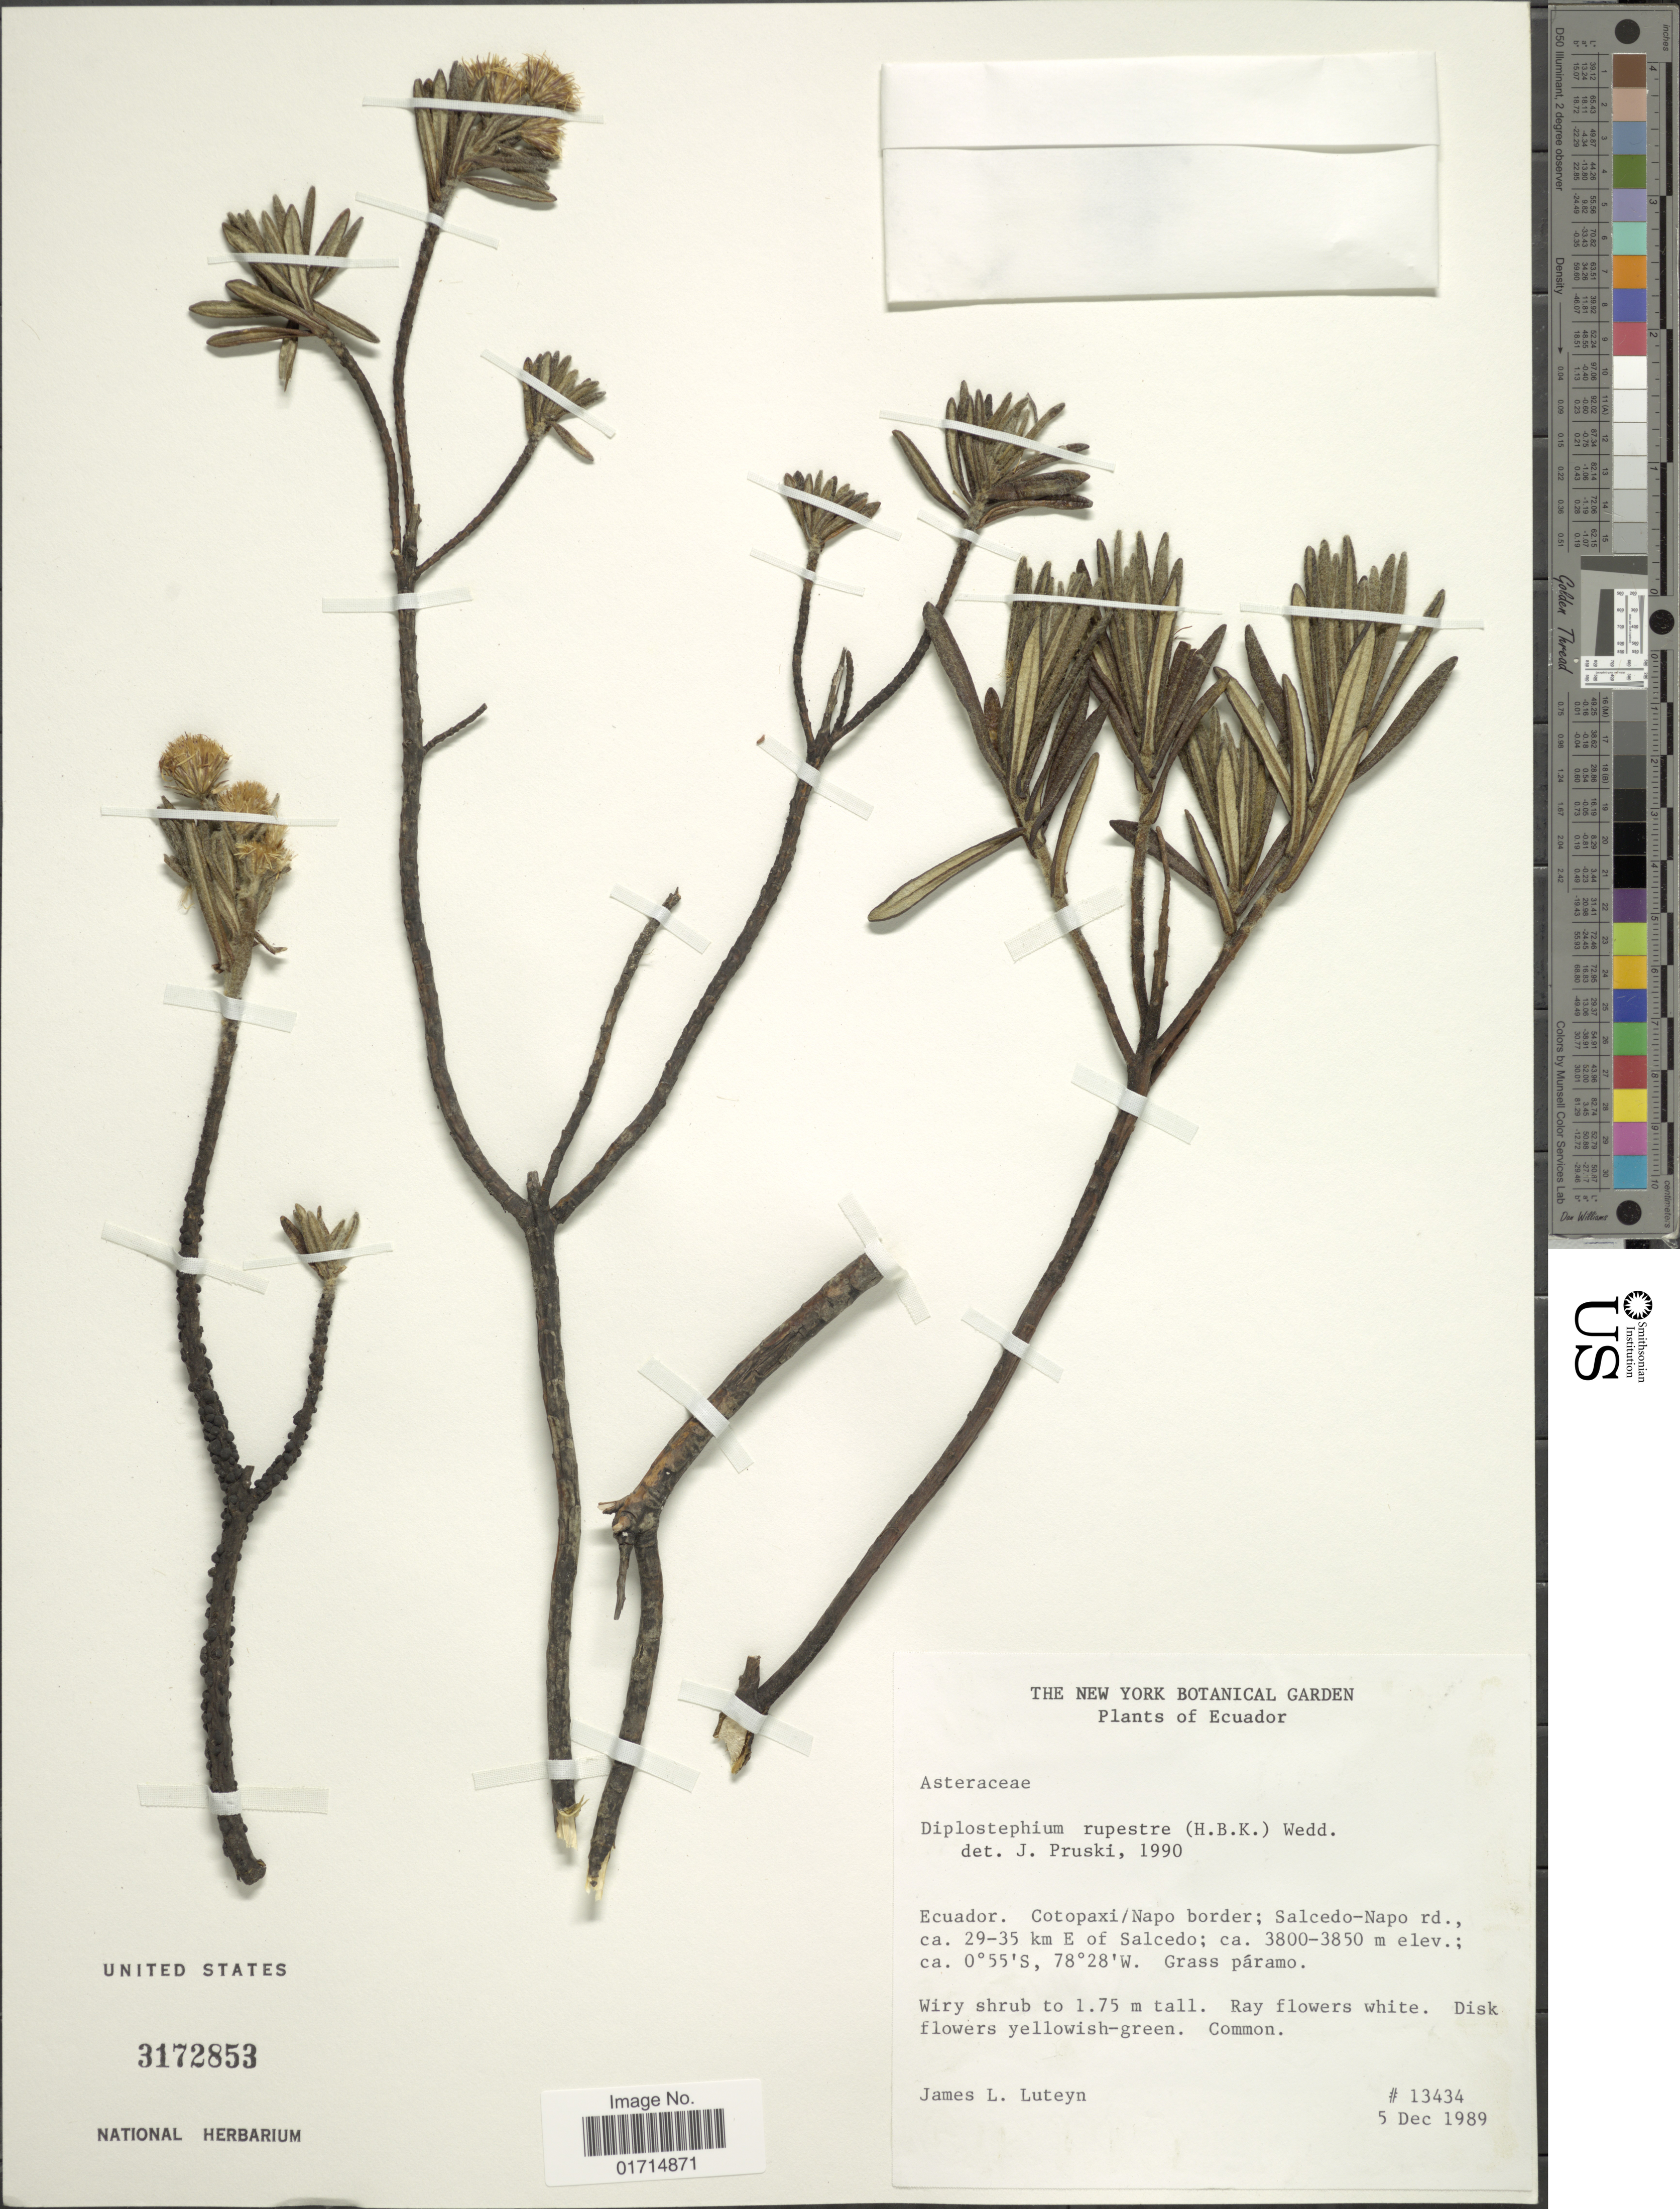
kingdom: Plantae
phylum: Tracheophyta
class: Magnoliopsida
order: Asterales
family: Asteraceae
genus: Diplostephium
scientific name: Diplostephium rupestre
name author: (Kunth) Wedd.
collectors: J. L. Luteyn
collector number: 13434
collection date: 1989-12-05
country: Ecuador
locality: Cotopaxi/Napo border; Salcedo-Napo rd., ca. 29-35 km E of Salcedo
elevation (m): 3800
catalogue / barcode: US 3172853